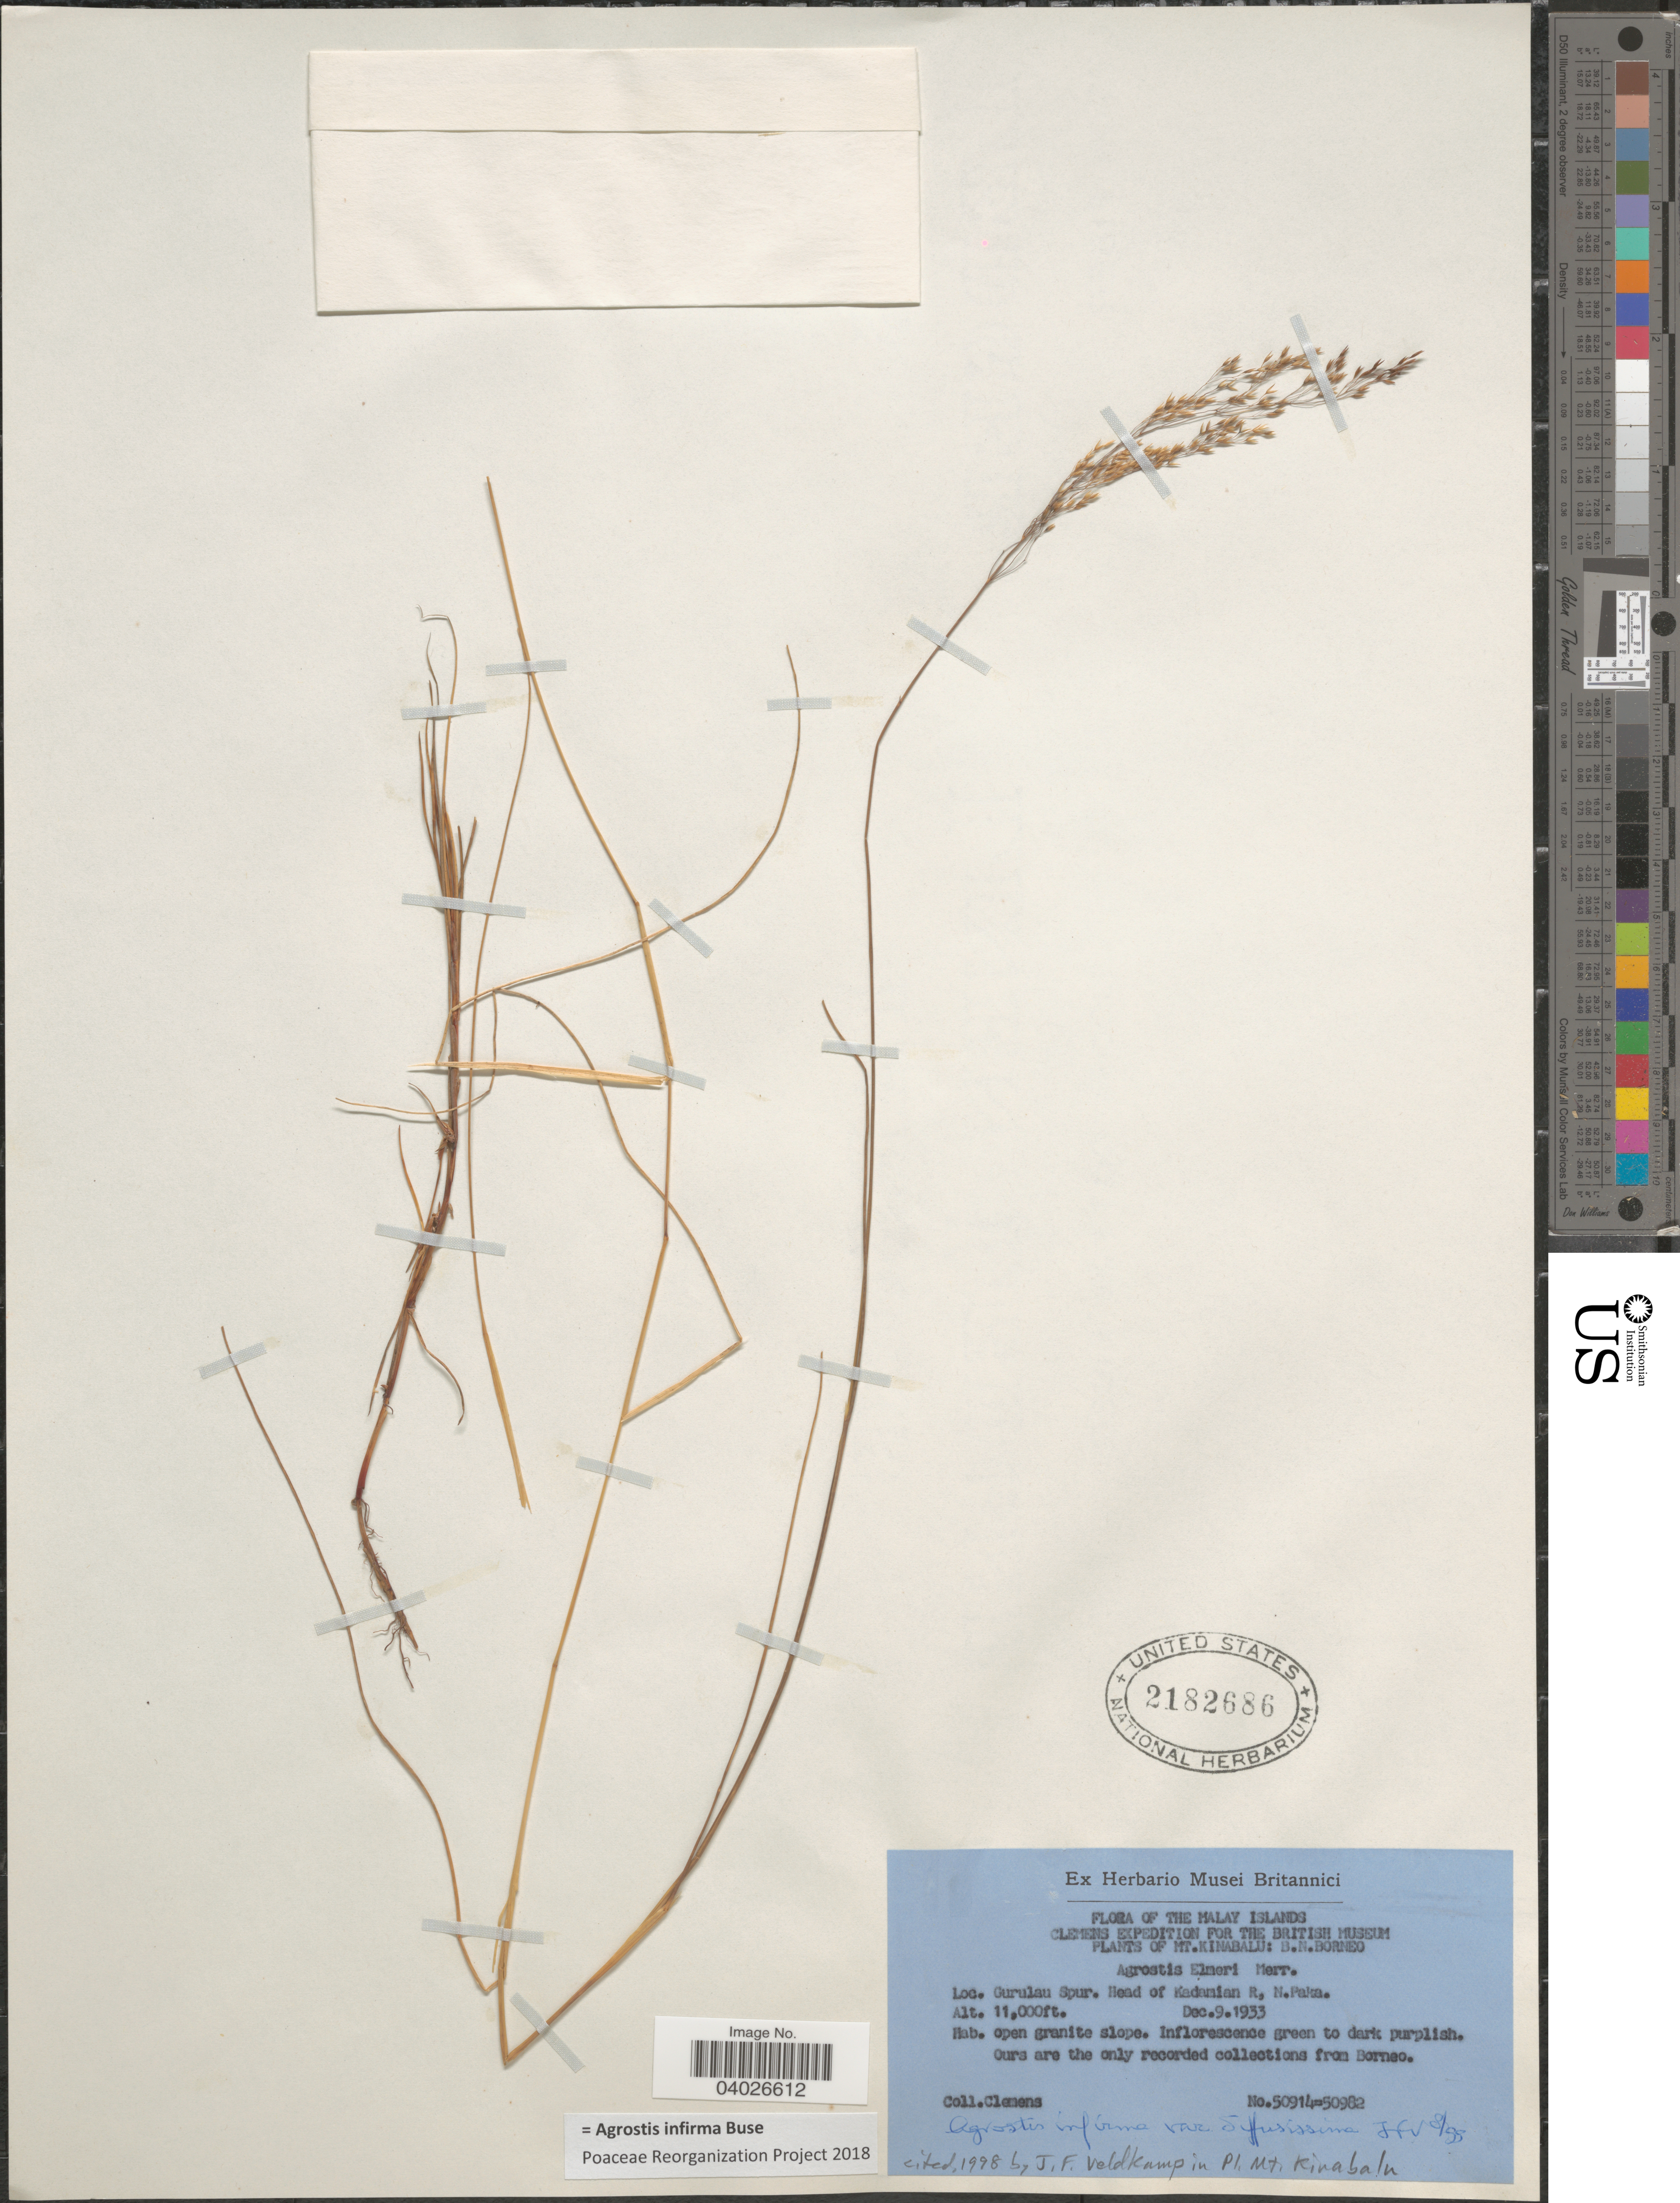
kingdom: Plantae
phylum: Tracheophyta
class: Liliopsida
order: Poales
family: Poaceae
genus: Agrostis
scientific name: Agrostis infirma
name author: Büse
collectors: -. Clemens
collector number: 50914=50982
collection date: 1933-12-09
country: Malaysia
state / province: Sabah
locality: Malay Islands. Mt. Kinabalu: B. N. Borneo. Gurulau Spur. Head of Kadamian R, N. Paka.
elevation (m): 3353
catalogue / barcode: US 2182686